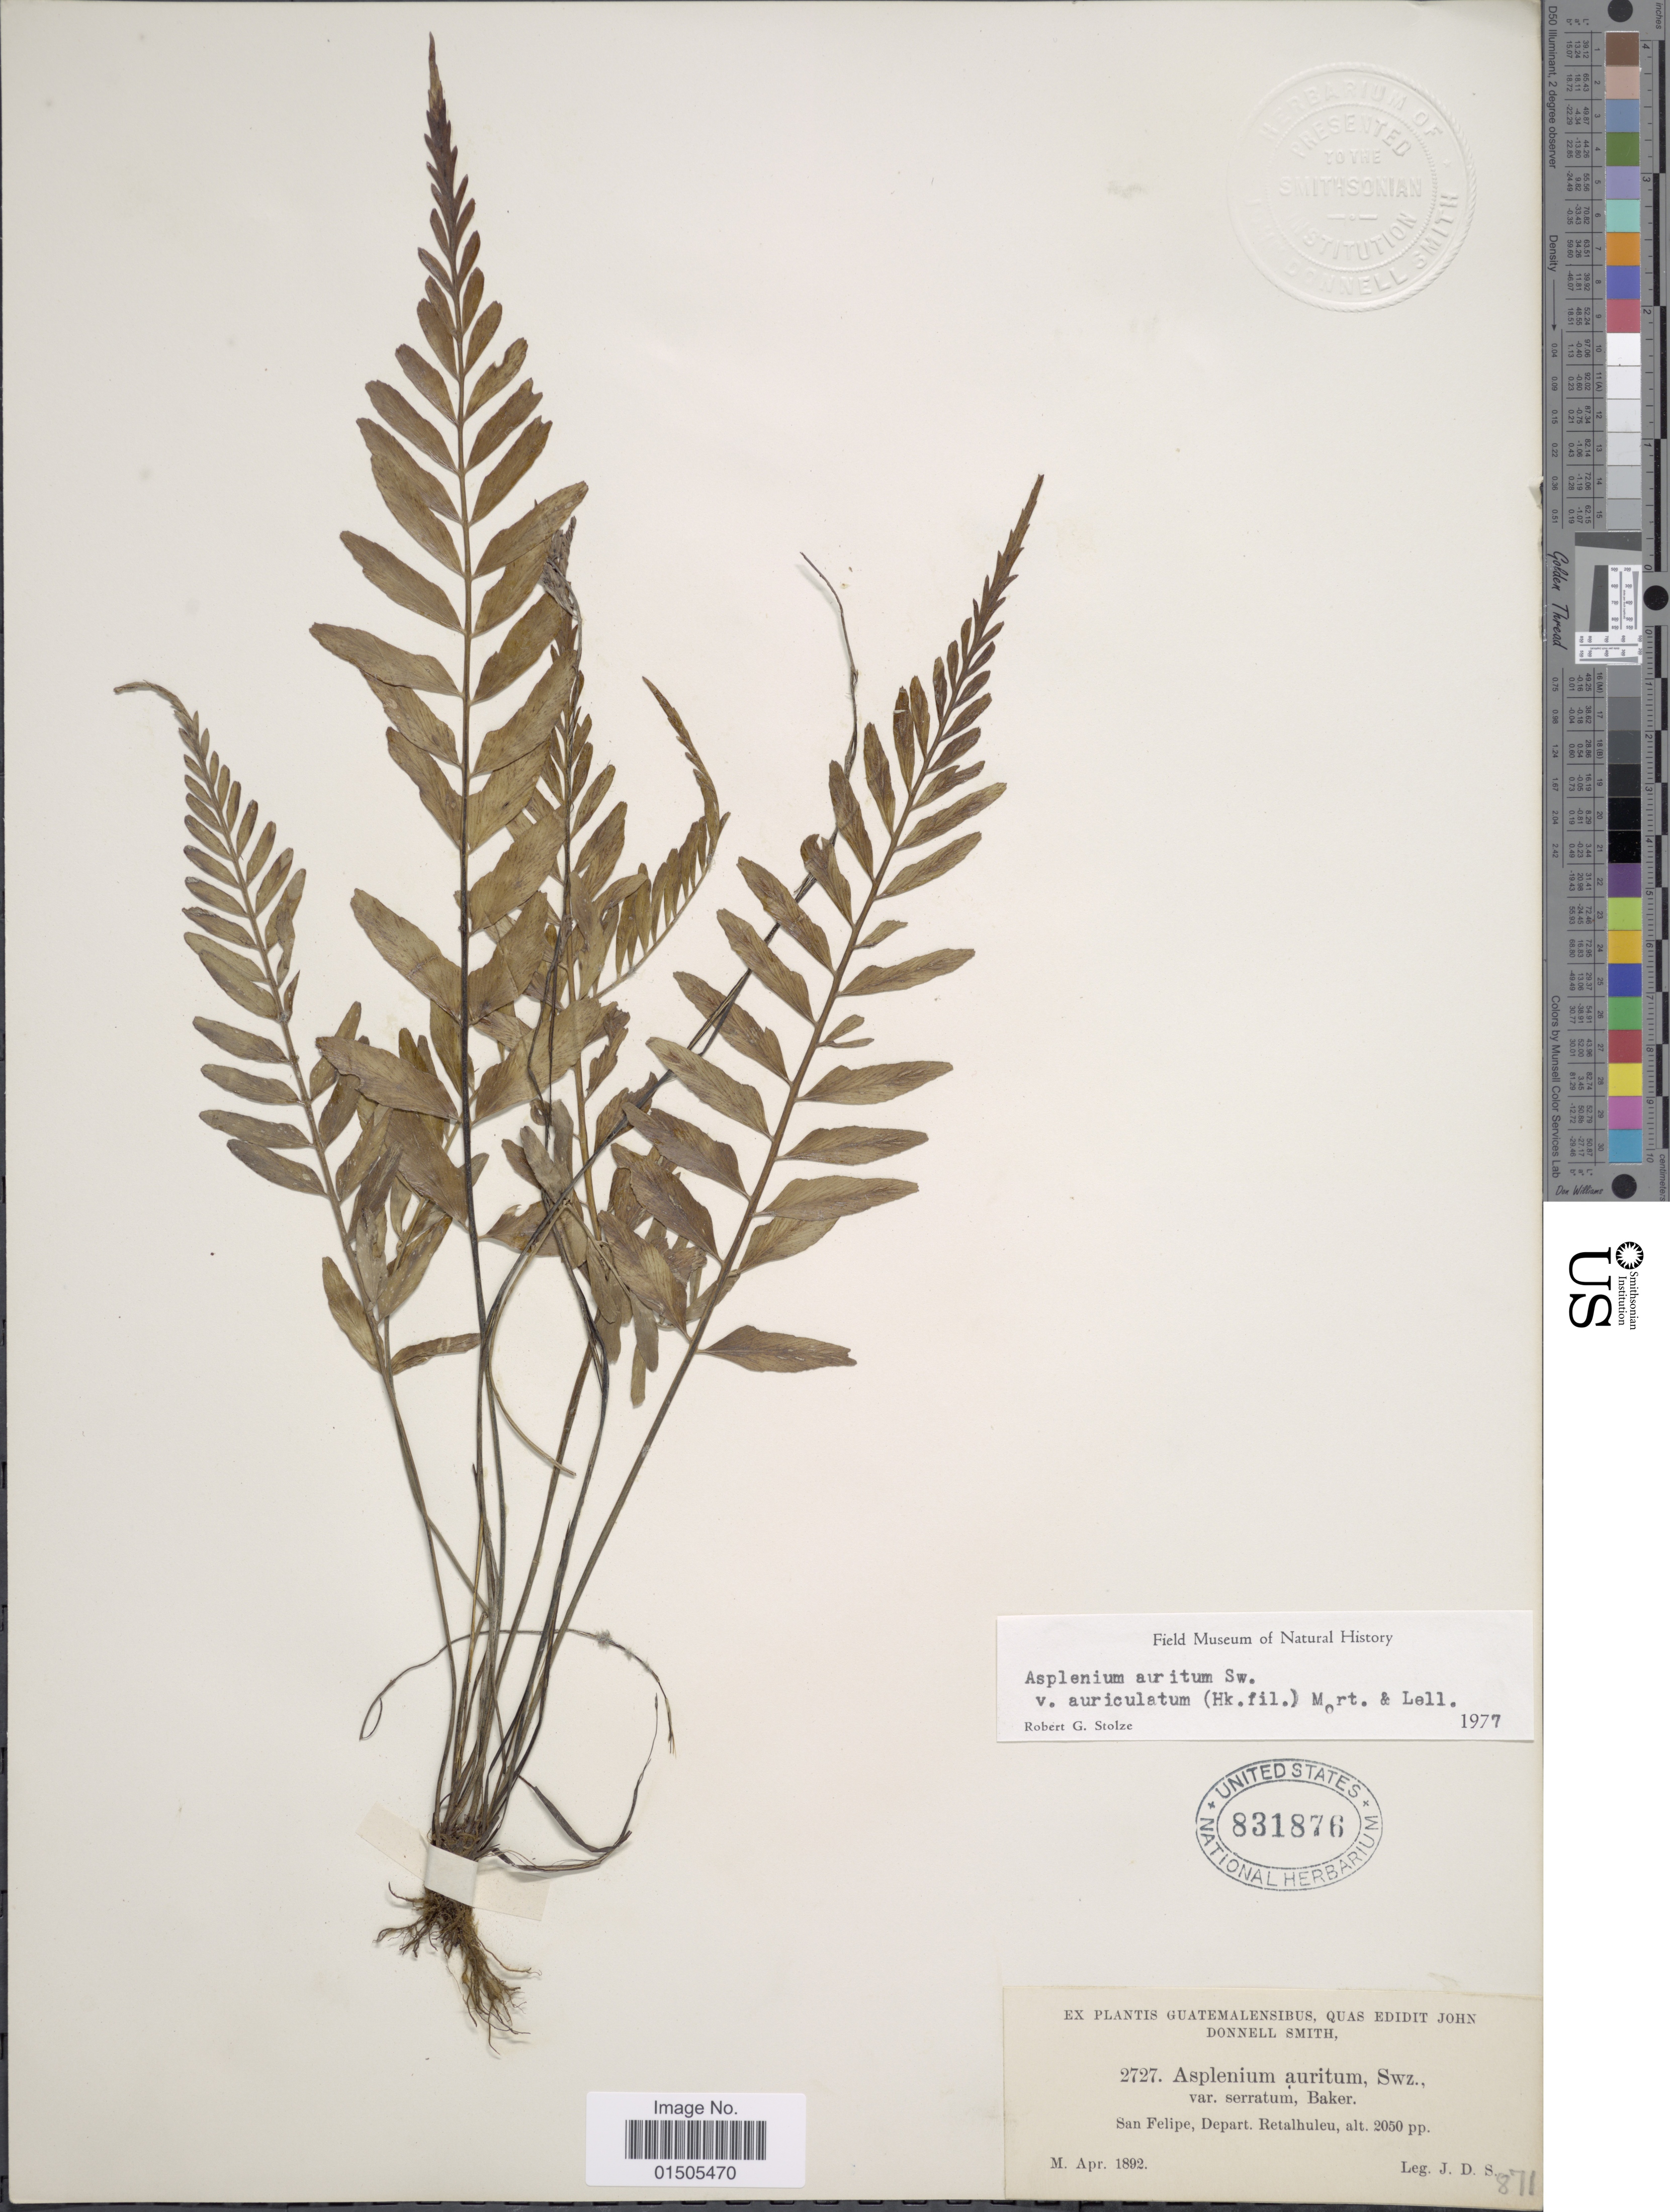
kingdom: Plantae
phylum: Tracheophyta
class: Polypodiopsida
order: Polypodiales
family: Aspleniaceae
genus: Asplenium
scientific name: Asplenium auritum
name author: Sw.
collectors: J. Donnell Smith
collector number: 2727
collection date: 1892-04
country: Guatemala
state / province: Retalhuleu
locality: San Felipe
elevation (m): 625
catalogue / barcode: US 831876